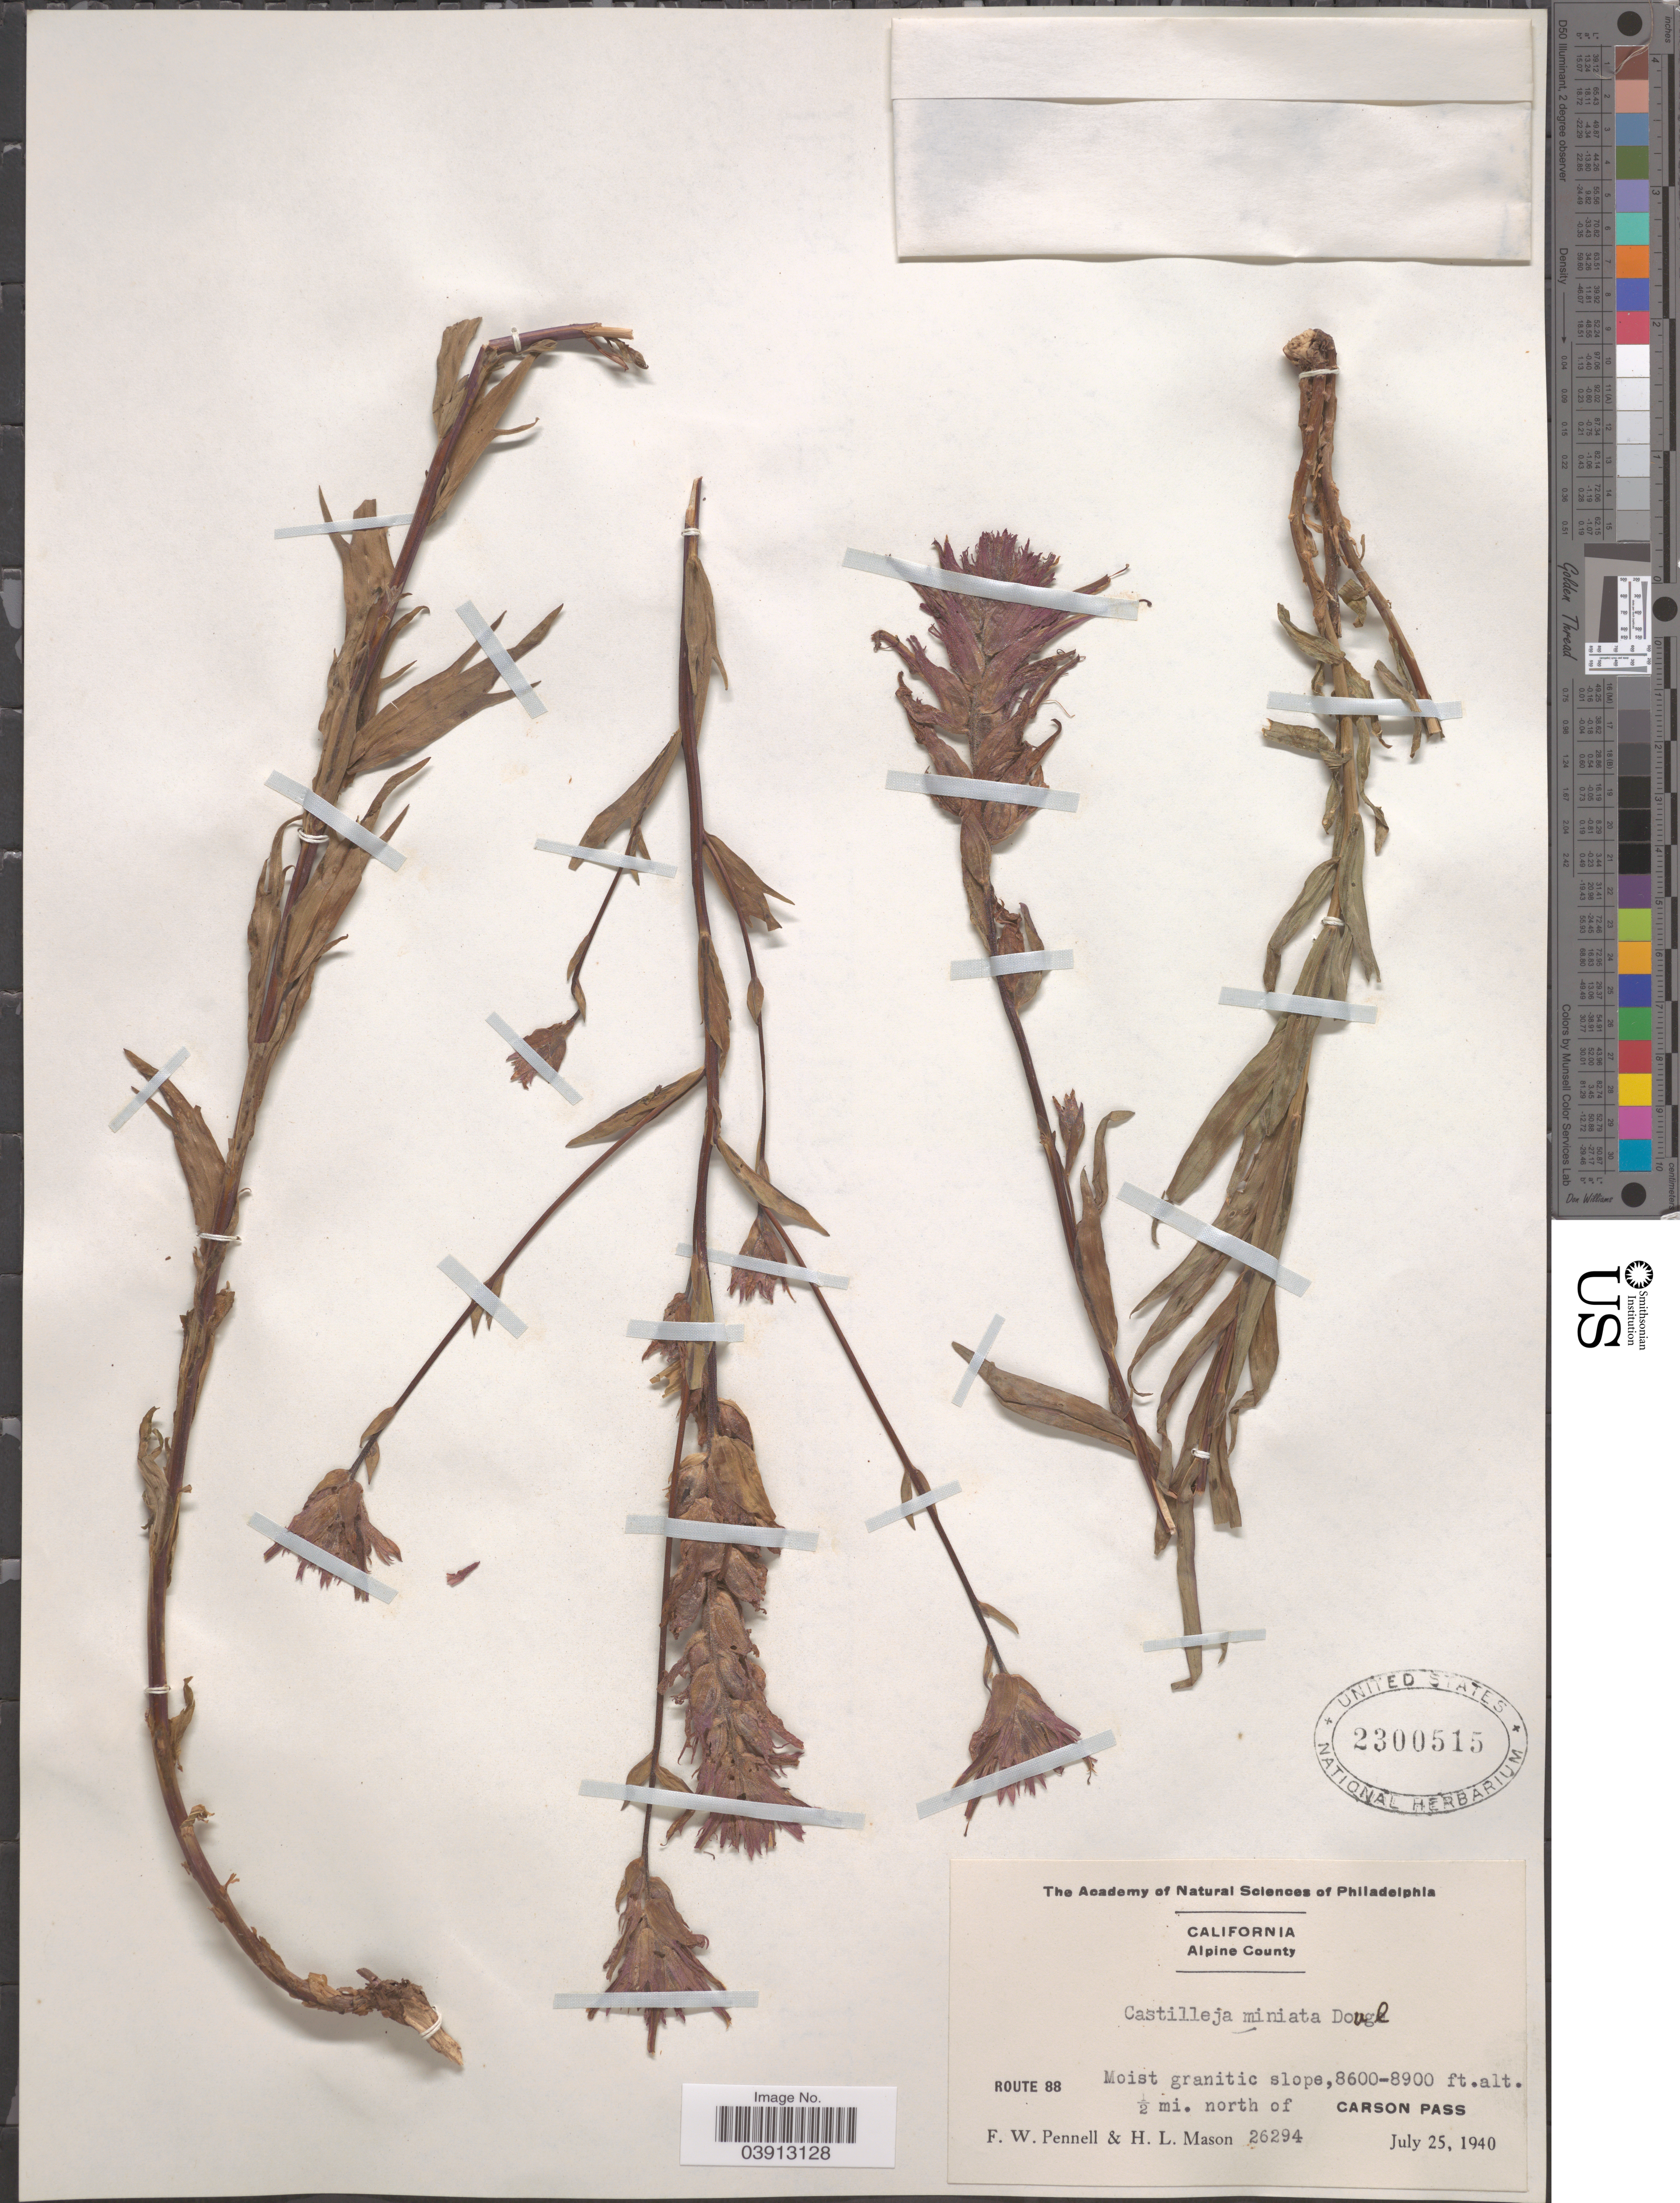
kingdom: Plantae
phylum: Tracheophyta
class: Magnoliopsida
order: Lamiales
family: Orobanchaceae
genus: Castilleja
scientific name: Castilleja miniata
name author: Douglas ex Hook.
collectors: F. W. Pennell & H. L. Mason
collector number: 26294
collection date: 1940-07-25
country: United States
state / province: California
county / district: Alpine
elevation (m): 2621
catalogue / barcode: US 2300515